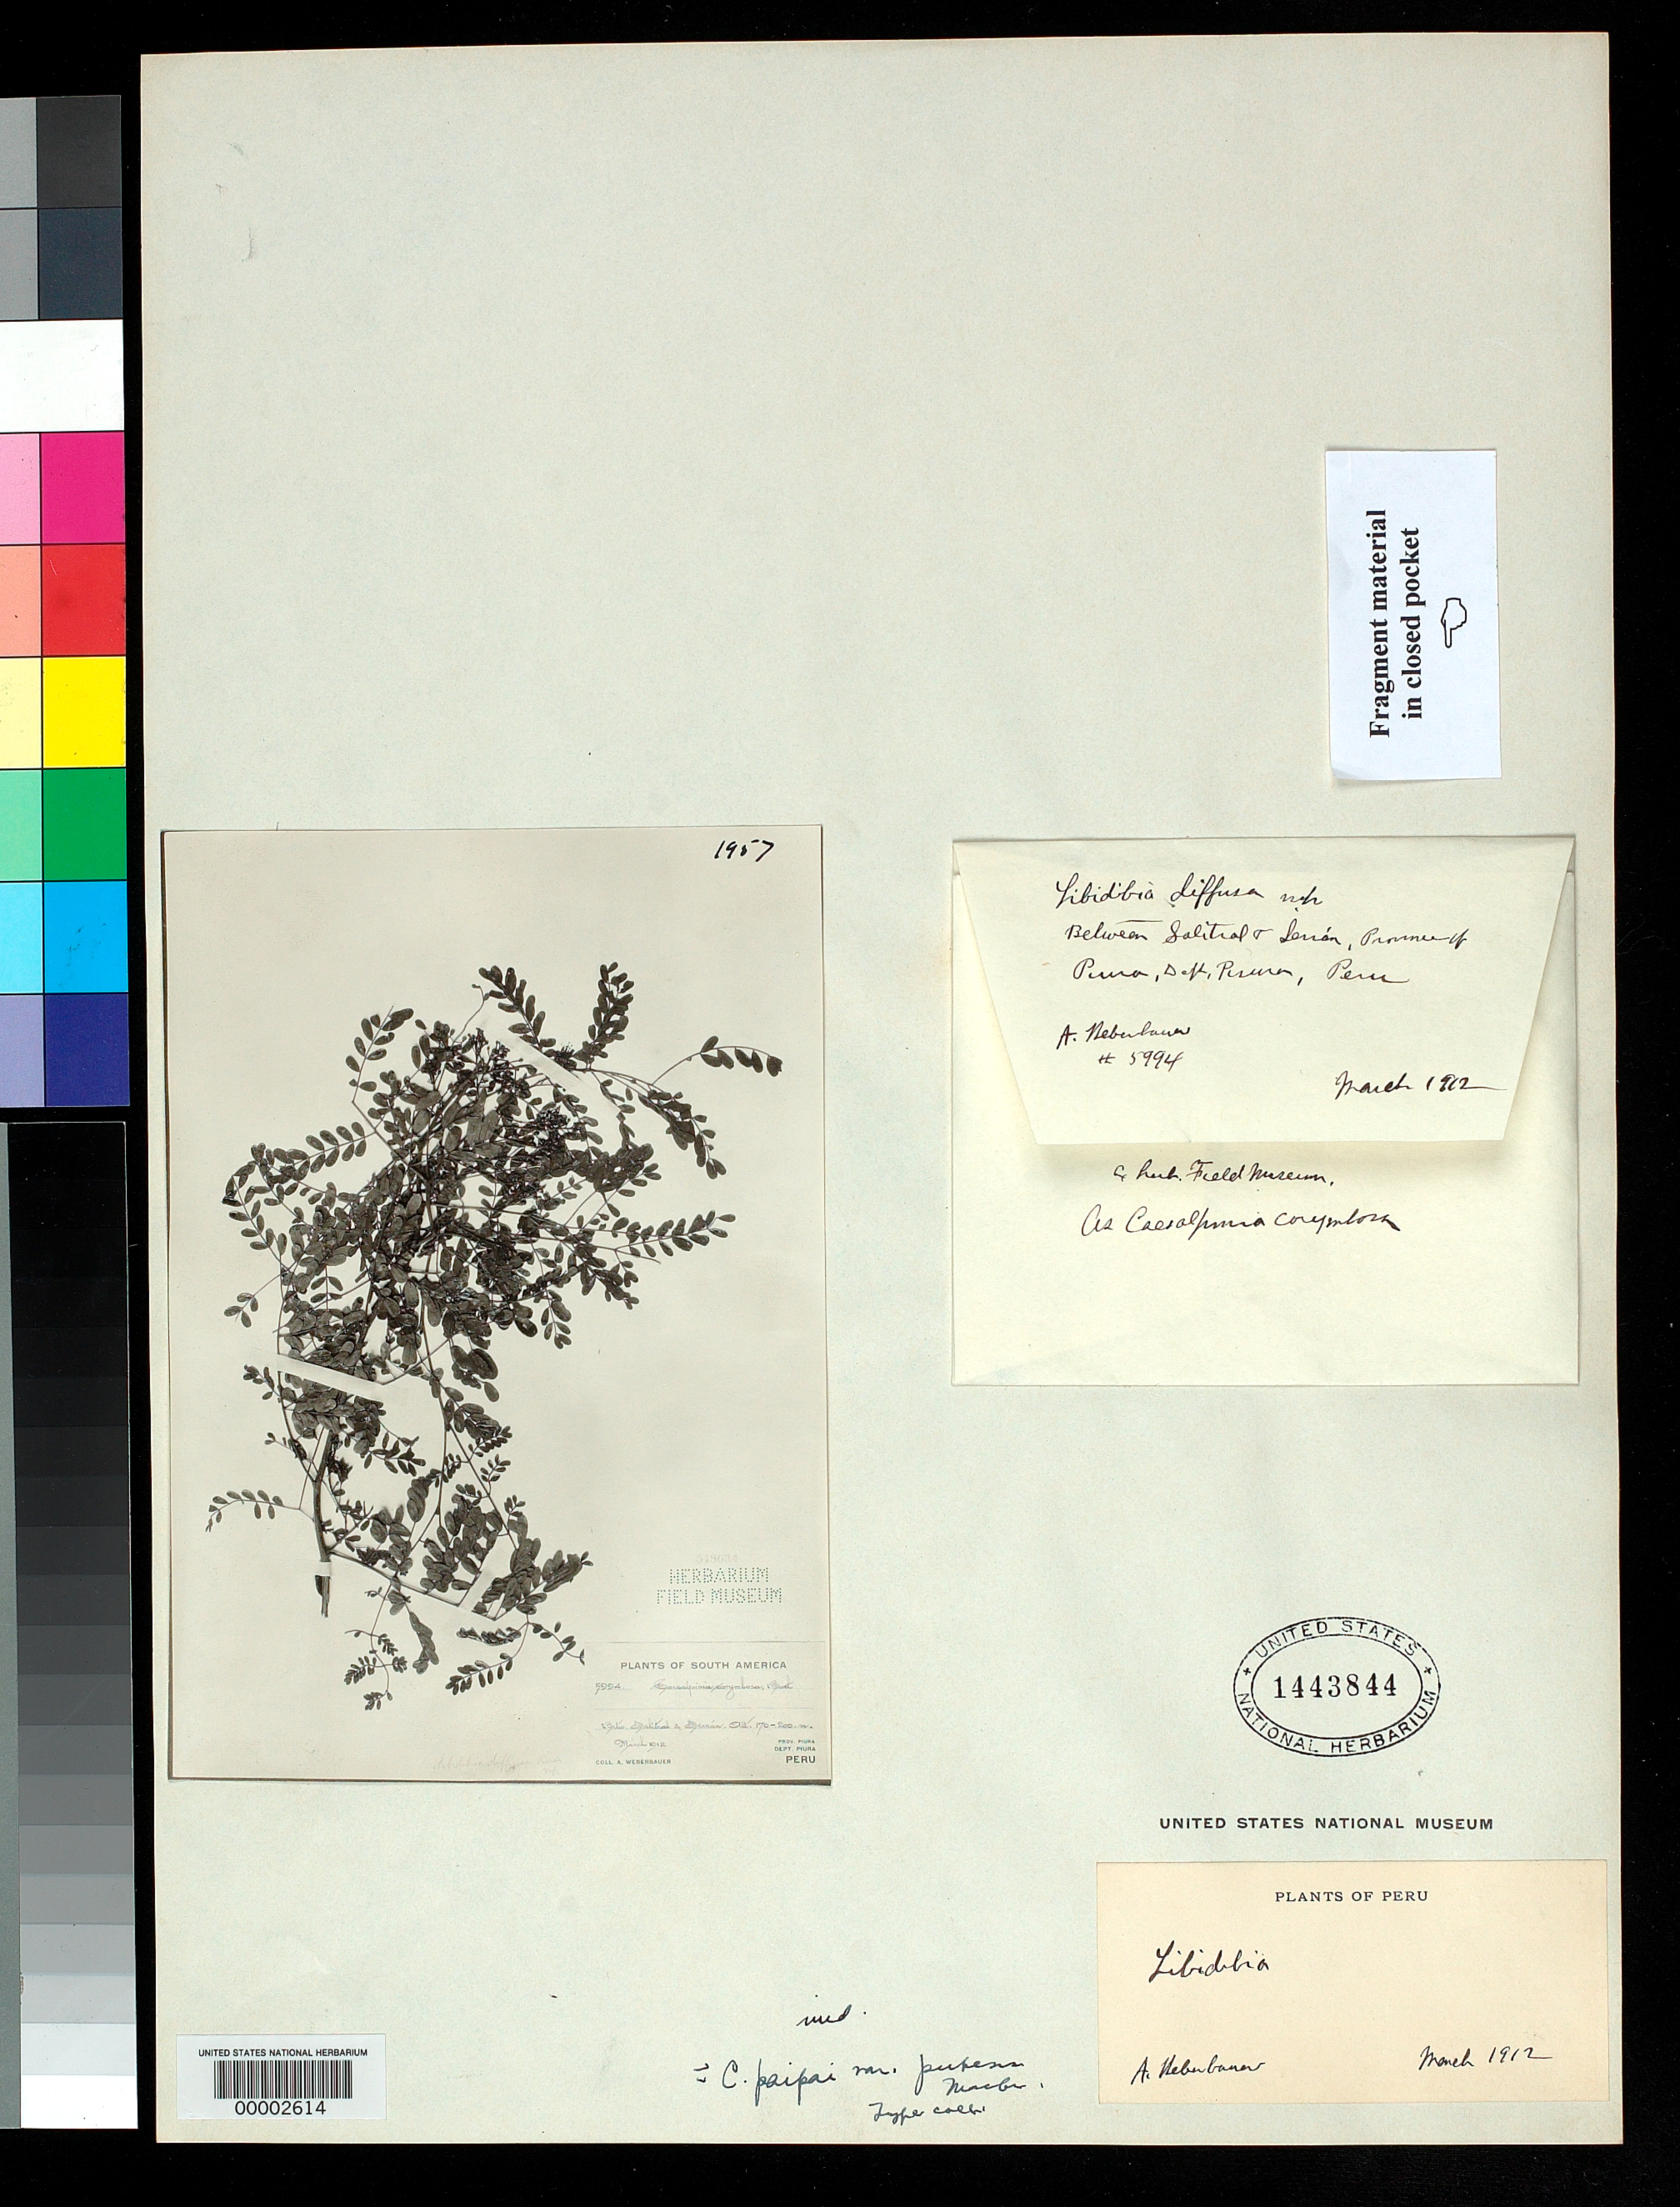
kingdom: Plantae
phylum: Tracheophyta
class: Magnoliopsida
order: Fabales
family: Fabaceae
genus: Caesalpinia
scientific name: Caesalpinia paipai var. pubens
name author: J.F. Macbr.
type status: Isotype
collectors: A. Weberbauer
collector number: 5994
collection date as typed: Mar 1912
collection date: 1912-03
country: Peru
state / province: Piura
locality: Salitrol.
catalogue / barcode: US 1443844